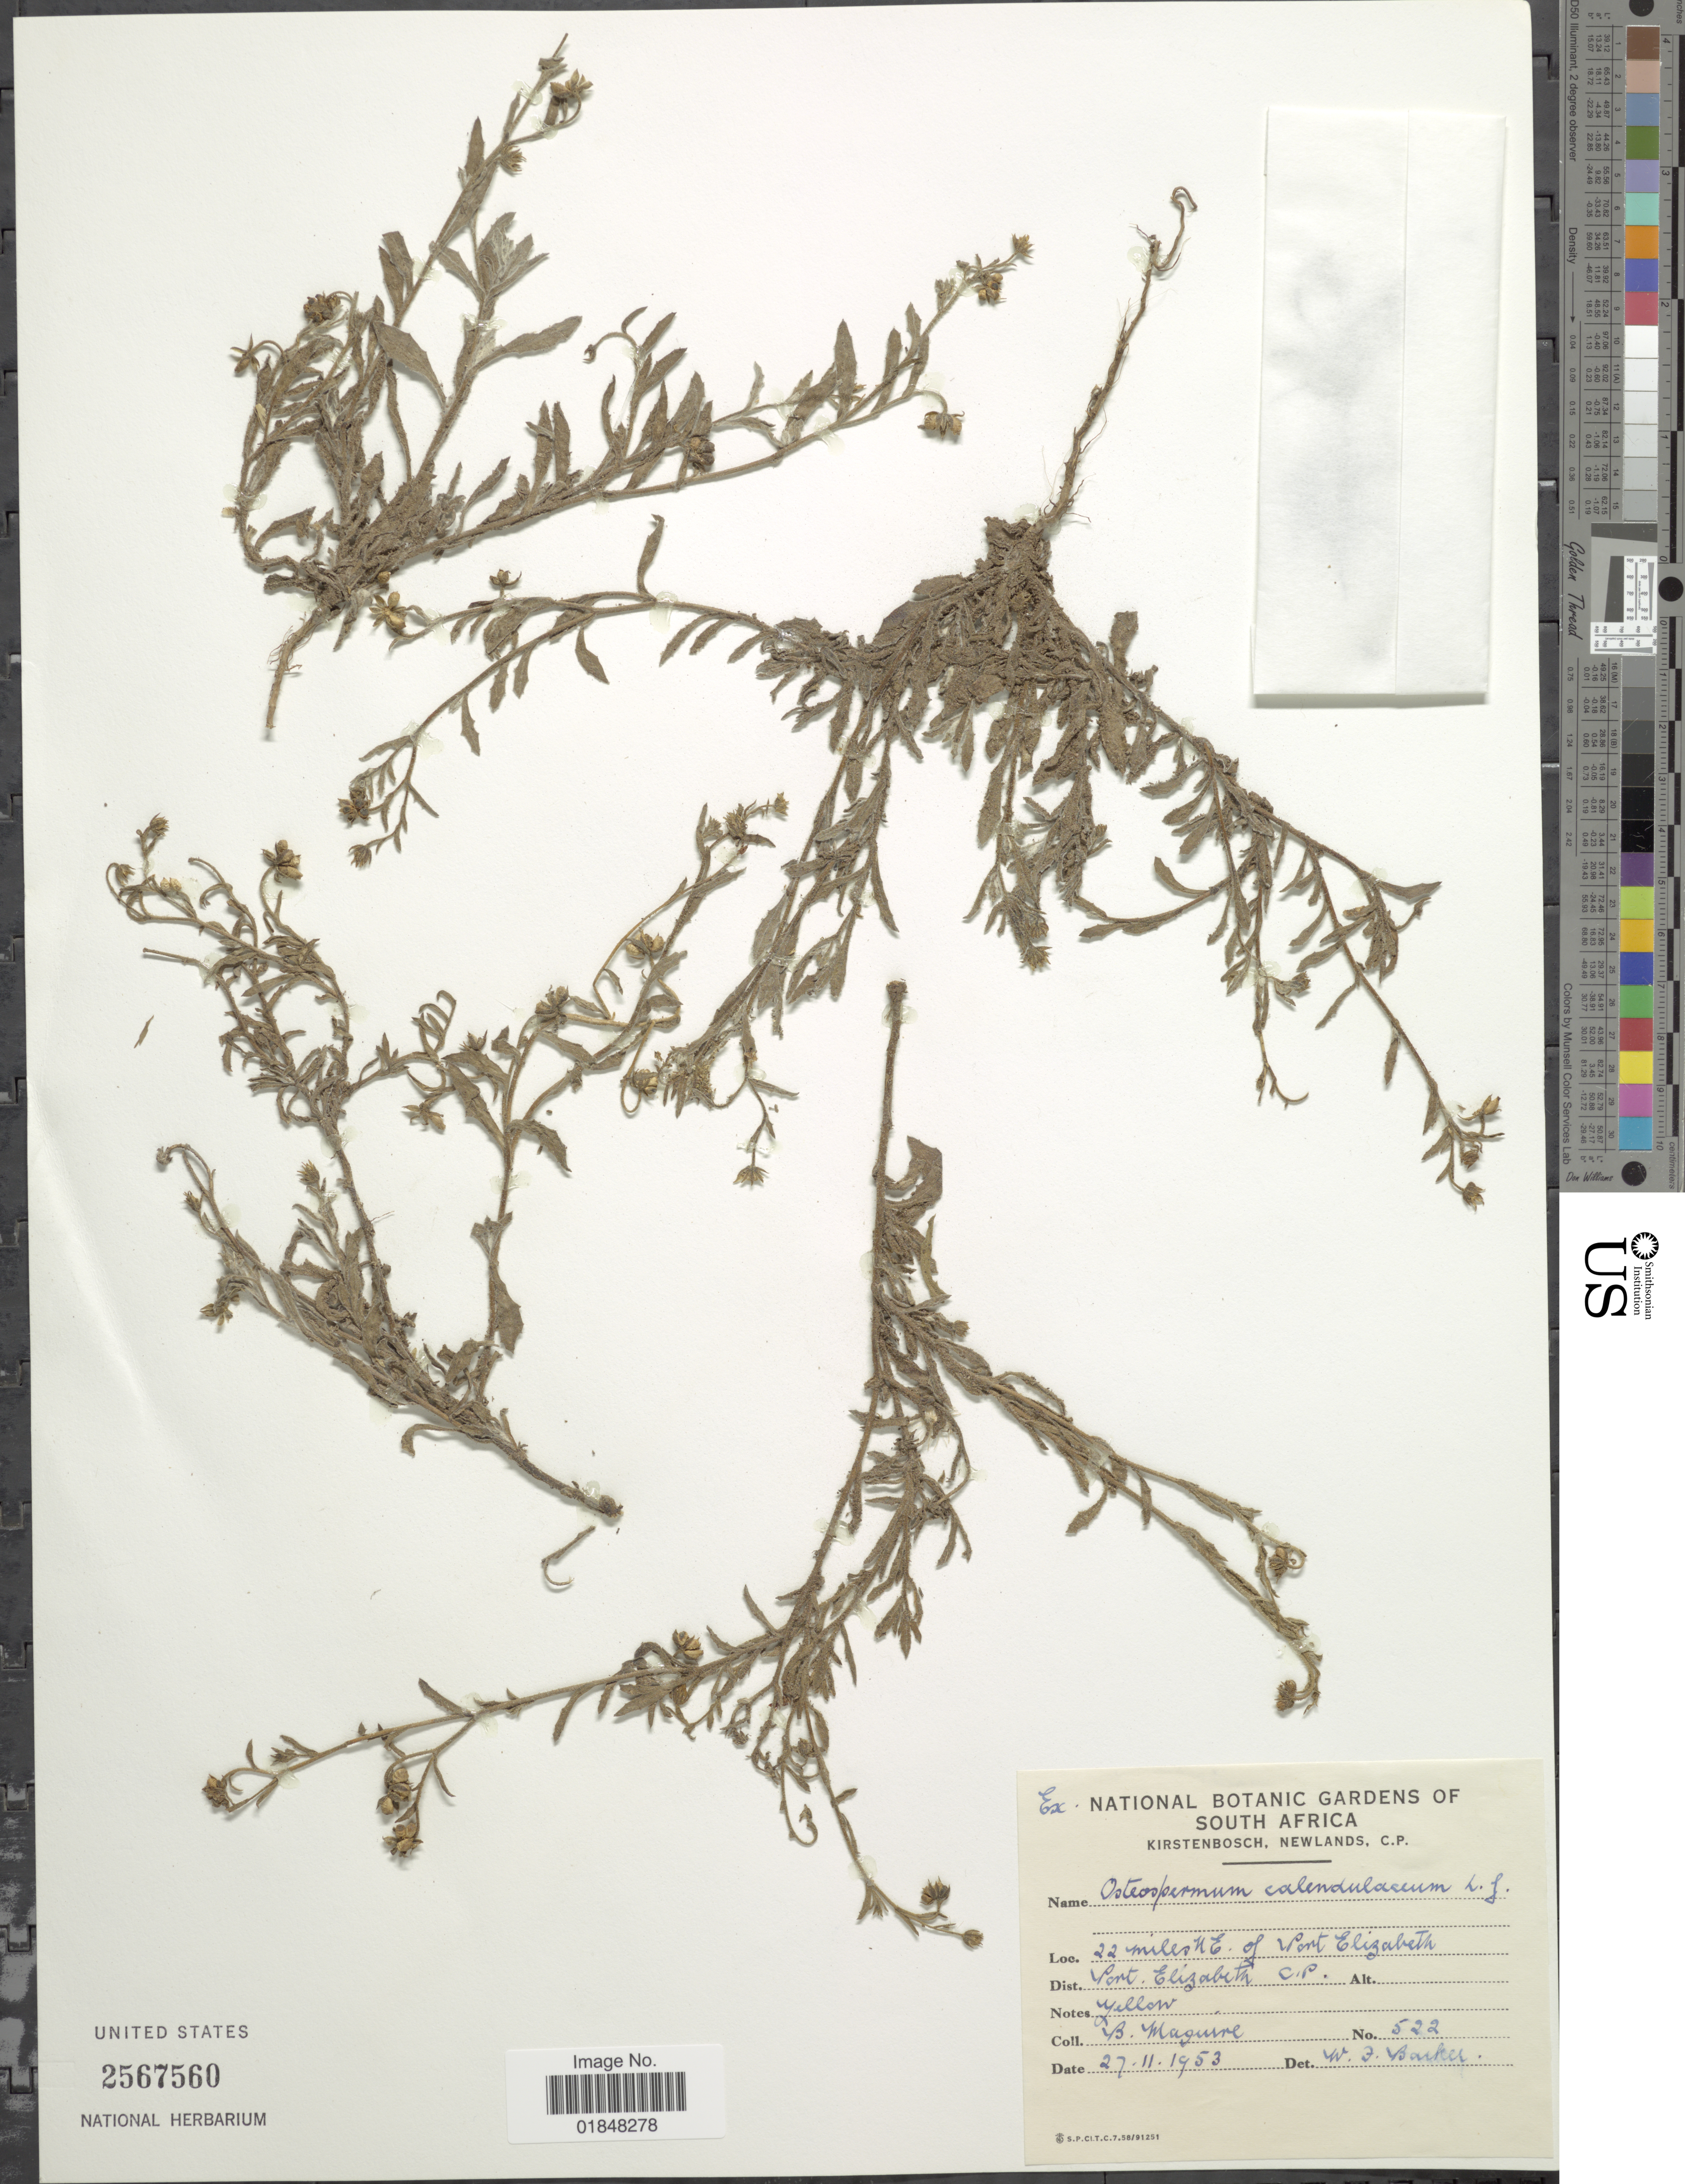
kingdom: Plantae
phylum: Tracheophyta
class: Magnoliopsida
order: Asterales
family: Asteraceae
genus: Osteospermum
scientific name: Osteospermum calendulaceum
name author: L. f.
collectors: B. Maguire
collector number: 522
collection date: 1953-11-27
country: South Africa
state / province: Eastern Cape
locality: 22 miles N.E. of Pont Elizabeth, Dist. Pont Elizabeth, C.P.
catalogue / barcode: US 2567560